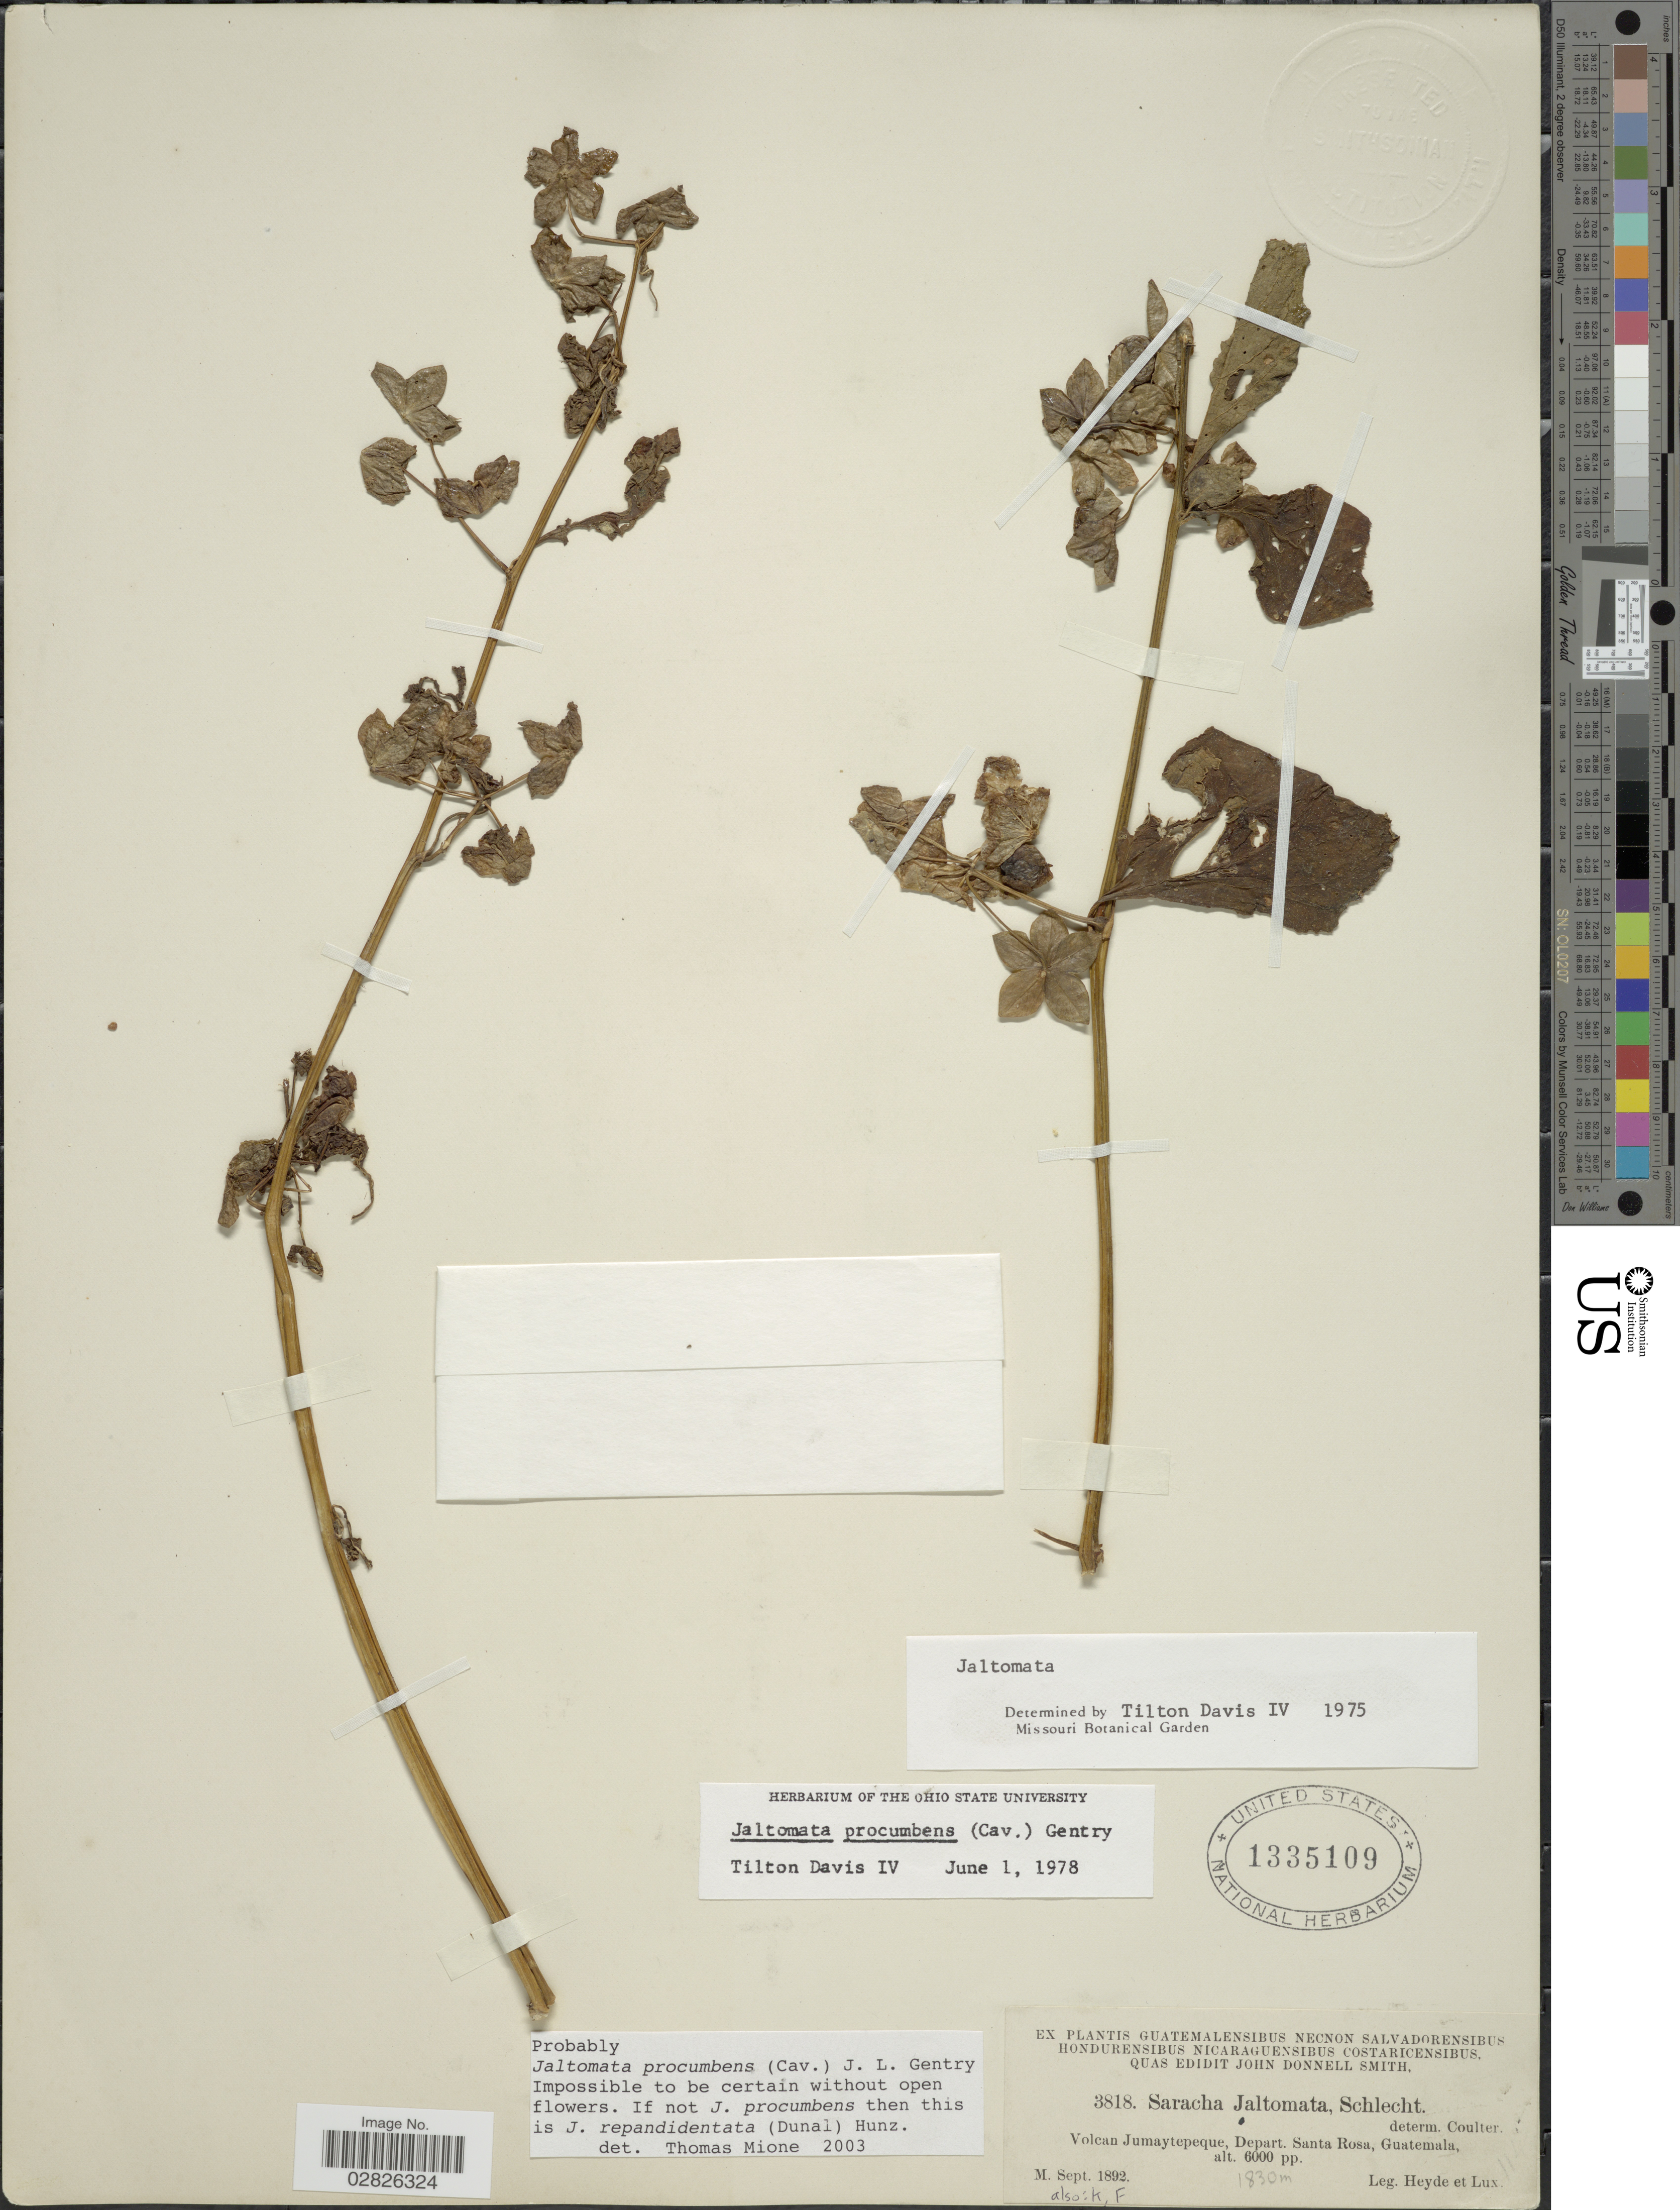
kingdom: Plantae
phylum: Tracheophyta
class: Magnoliopsida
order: Solanales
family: Solanaceae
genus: Jaltomata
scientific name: Jaltomata procumbens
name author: (Cav.) J.L. Gentry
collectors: Heyde & Lux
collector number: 3818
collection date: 1892-09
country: Guatemala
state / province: Santa Rosa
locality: Volcan Jumaytepeque, Depart. Santa Rosa.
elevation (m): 1830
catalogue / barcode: US 1335109